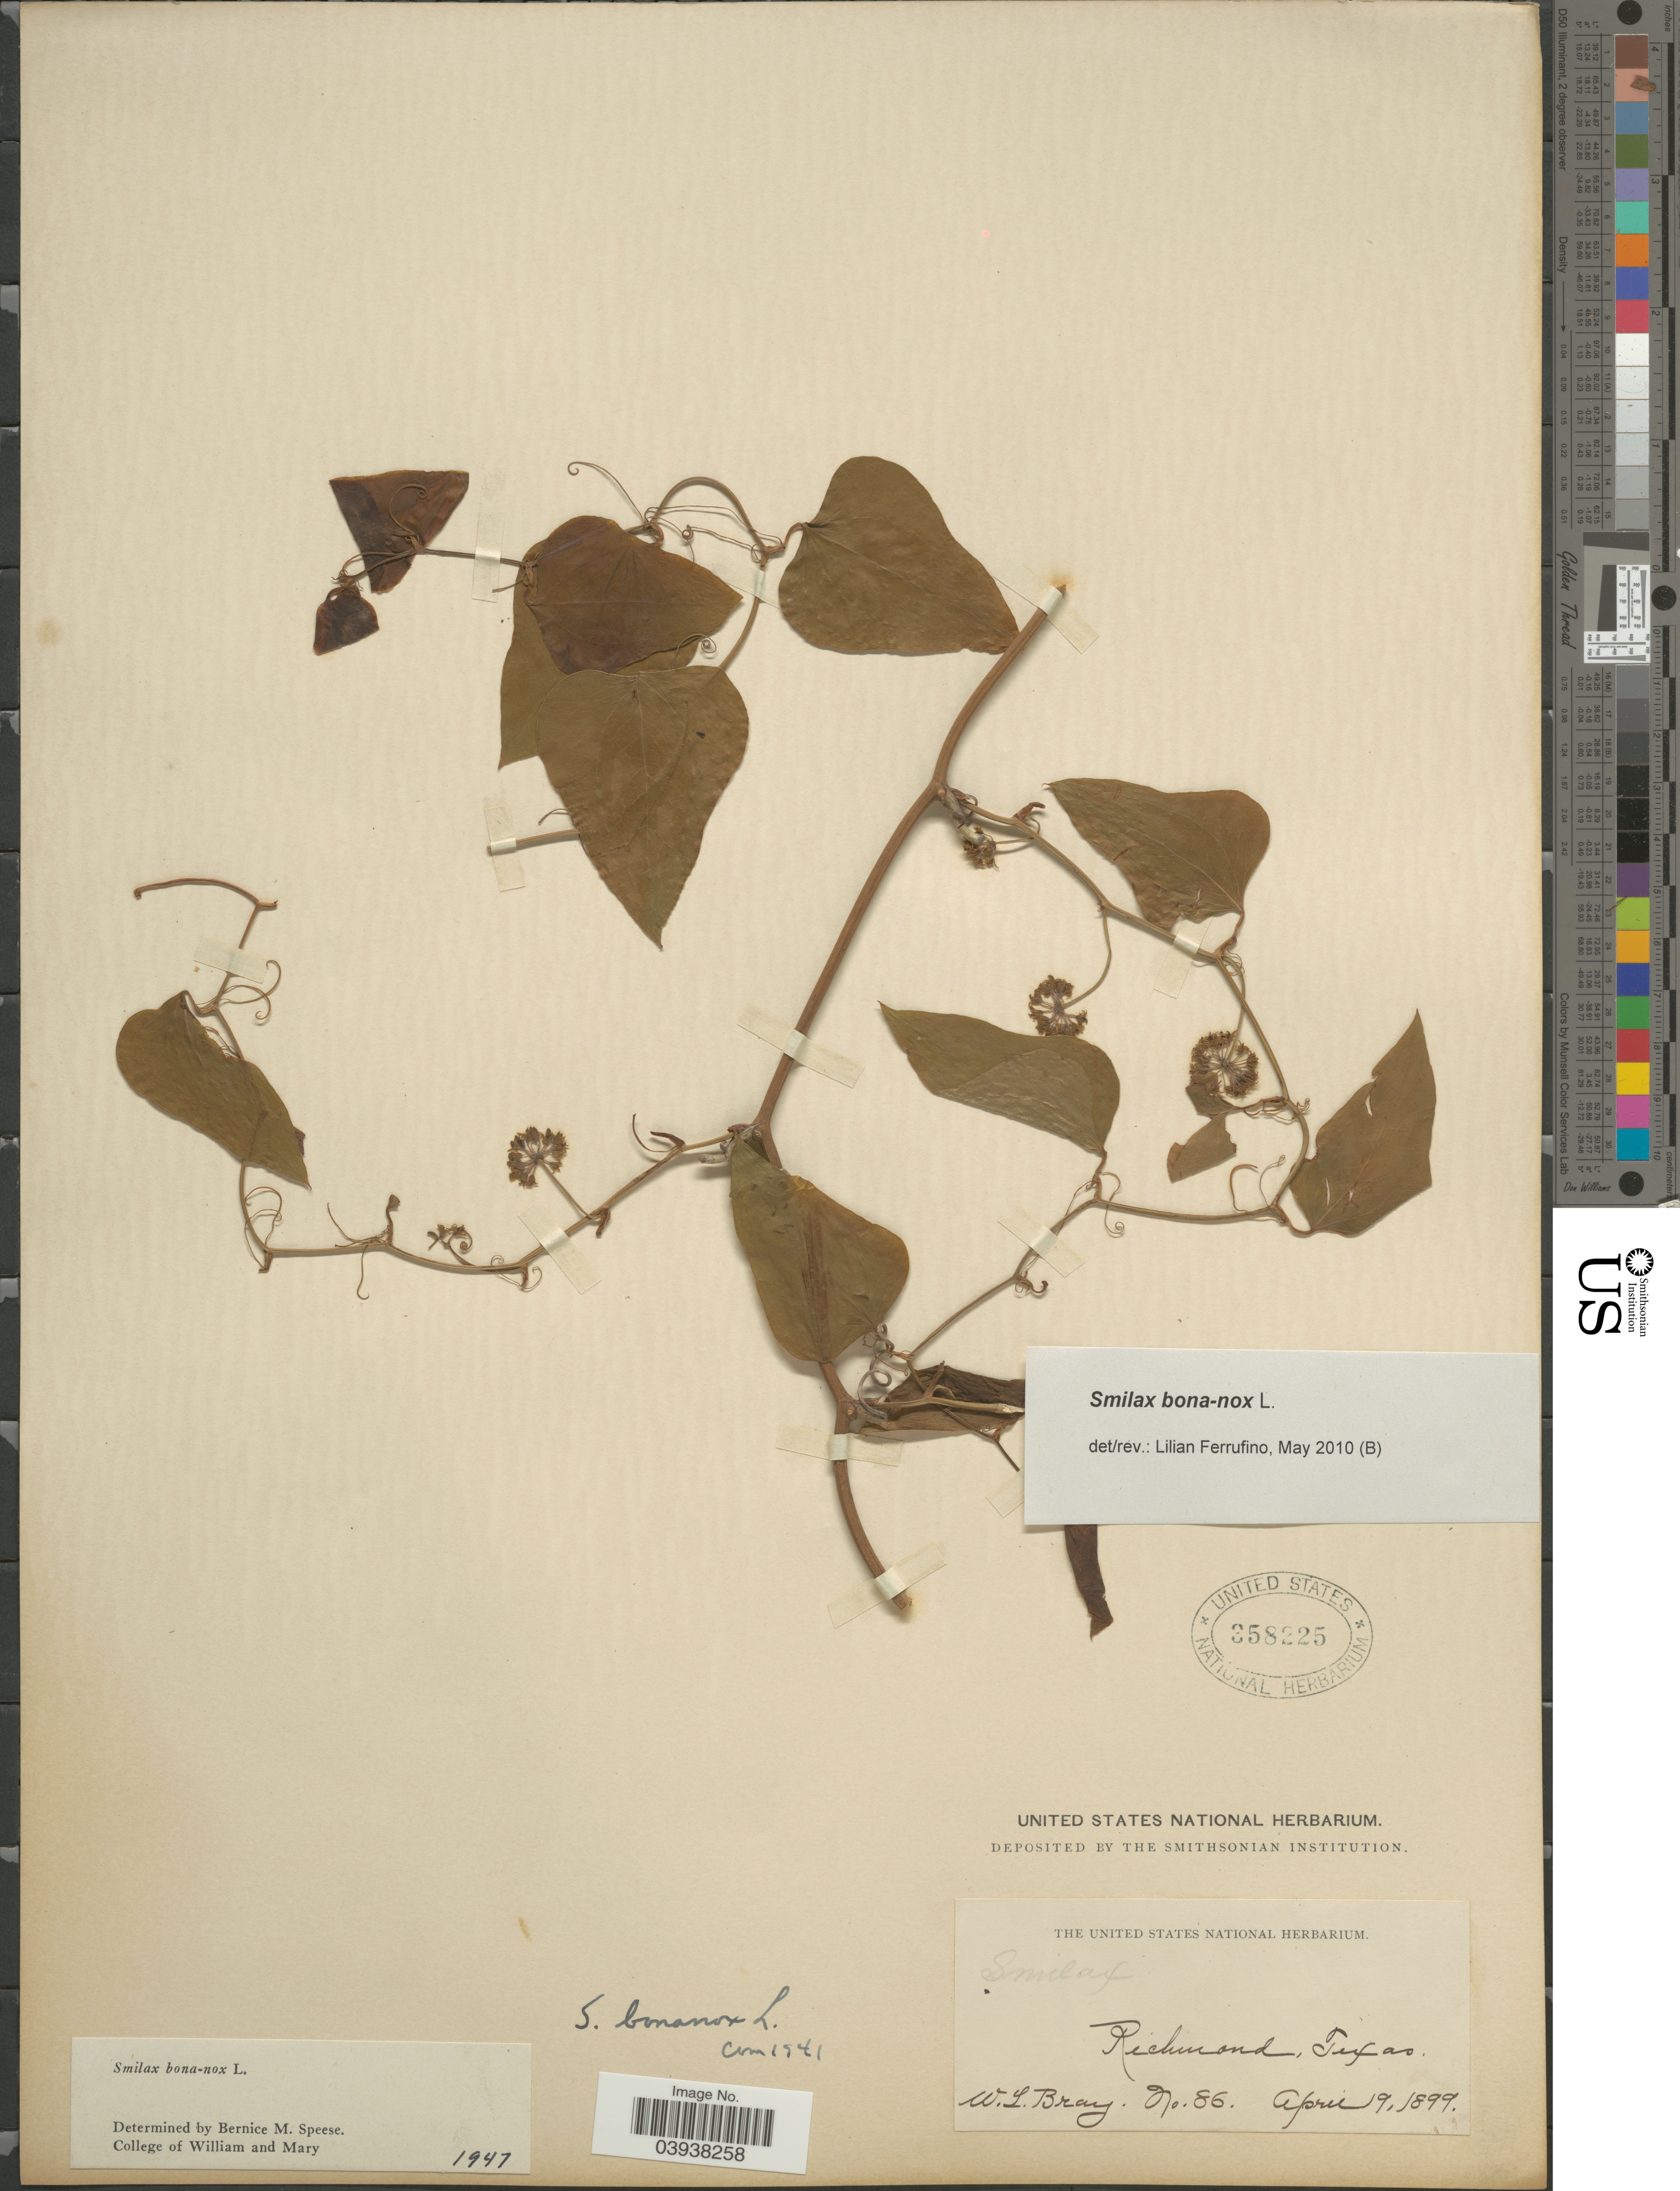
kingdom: Plantae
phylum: Tracheophyta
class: Liliopsida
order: Liliales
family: Smilacaceae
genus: Smilax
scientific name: Smilax bona-nox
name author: L.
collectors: W. L. Bray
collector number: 86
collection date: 1899-04-19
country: United States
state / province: Texas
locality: Richmond.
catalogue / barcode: US 358225